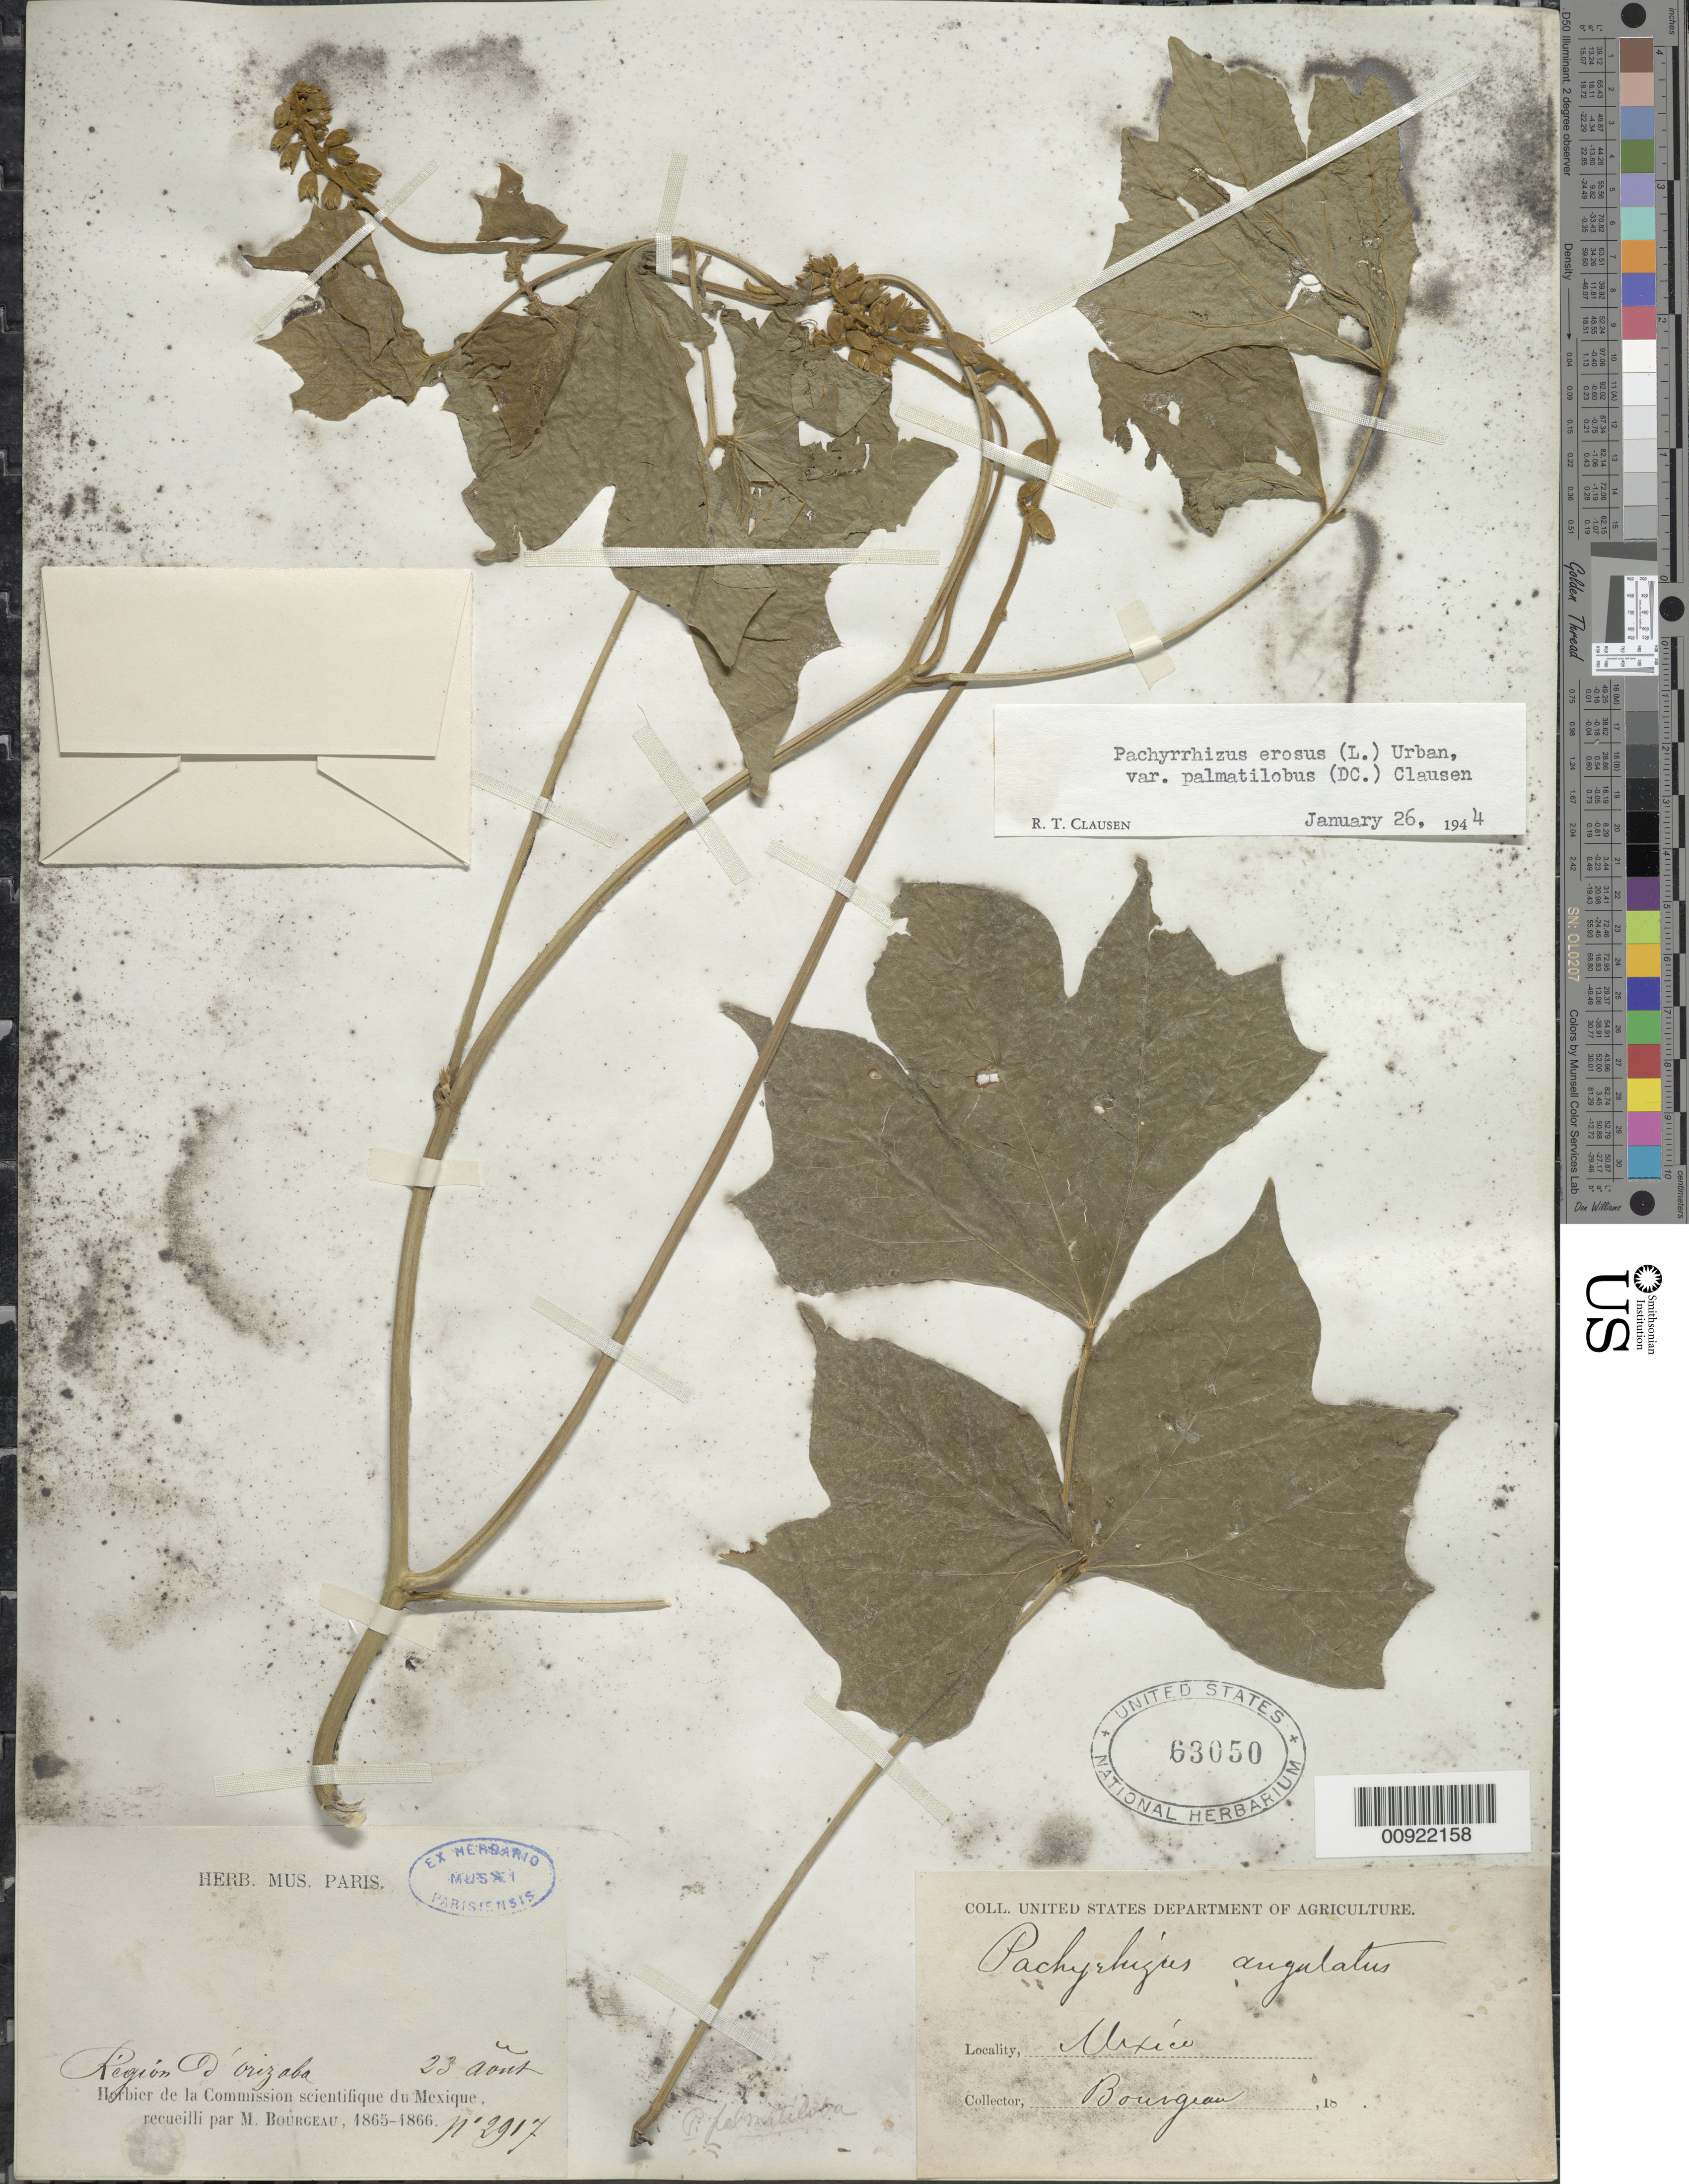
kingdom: Plantae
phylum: Tracheophyta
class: Magnoliopsida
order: Fabales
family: Fabaceae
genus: Pachyrhizus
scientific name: Pachyrhizus erosus var. palmatilobus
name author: (L.) Urb.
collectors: E. Bourgeau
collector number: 2917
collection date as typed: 23 Aug 1865 or 23 Aug 1866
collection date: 1865-08-23 or 1866-08-23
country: Mexico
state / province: Veracruz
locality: Région D' Orizaba.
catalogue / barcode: US 63050